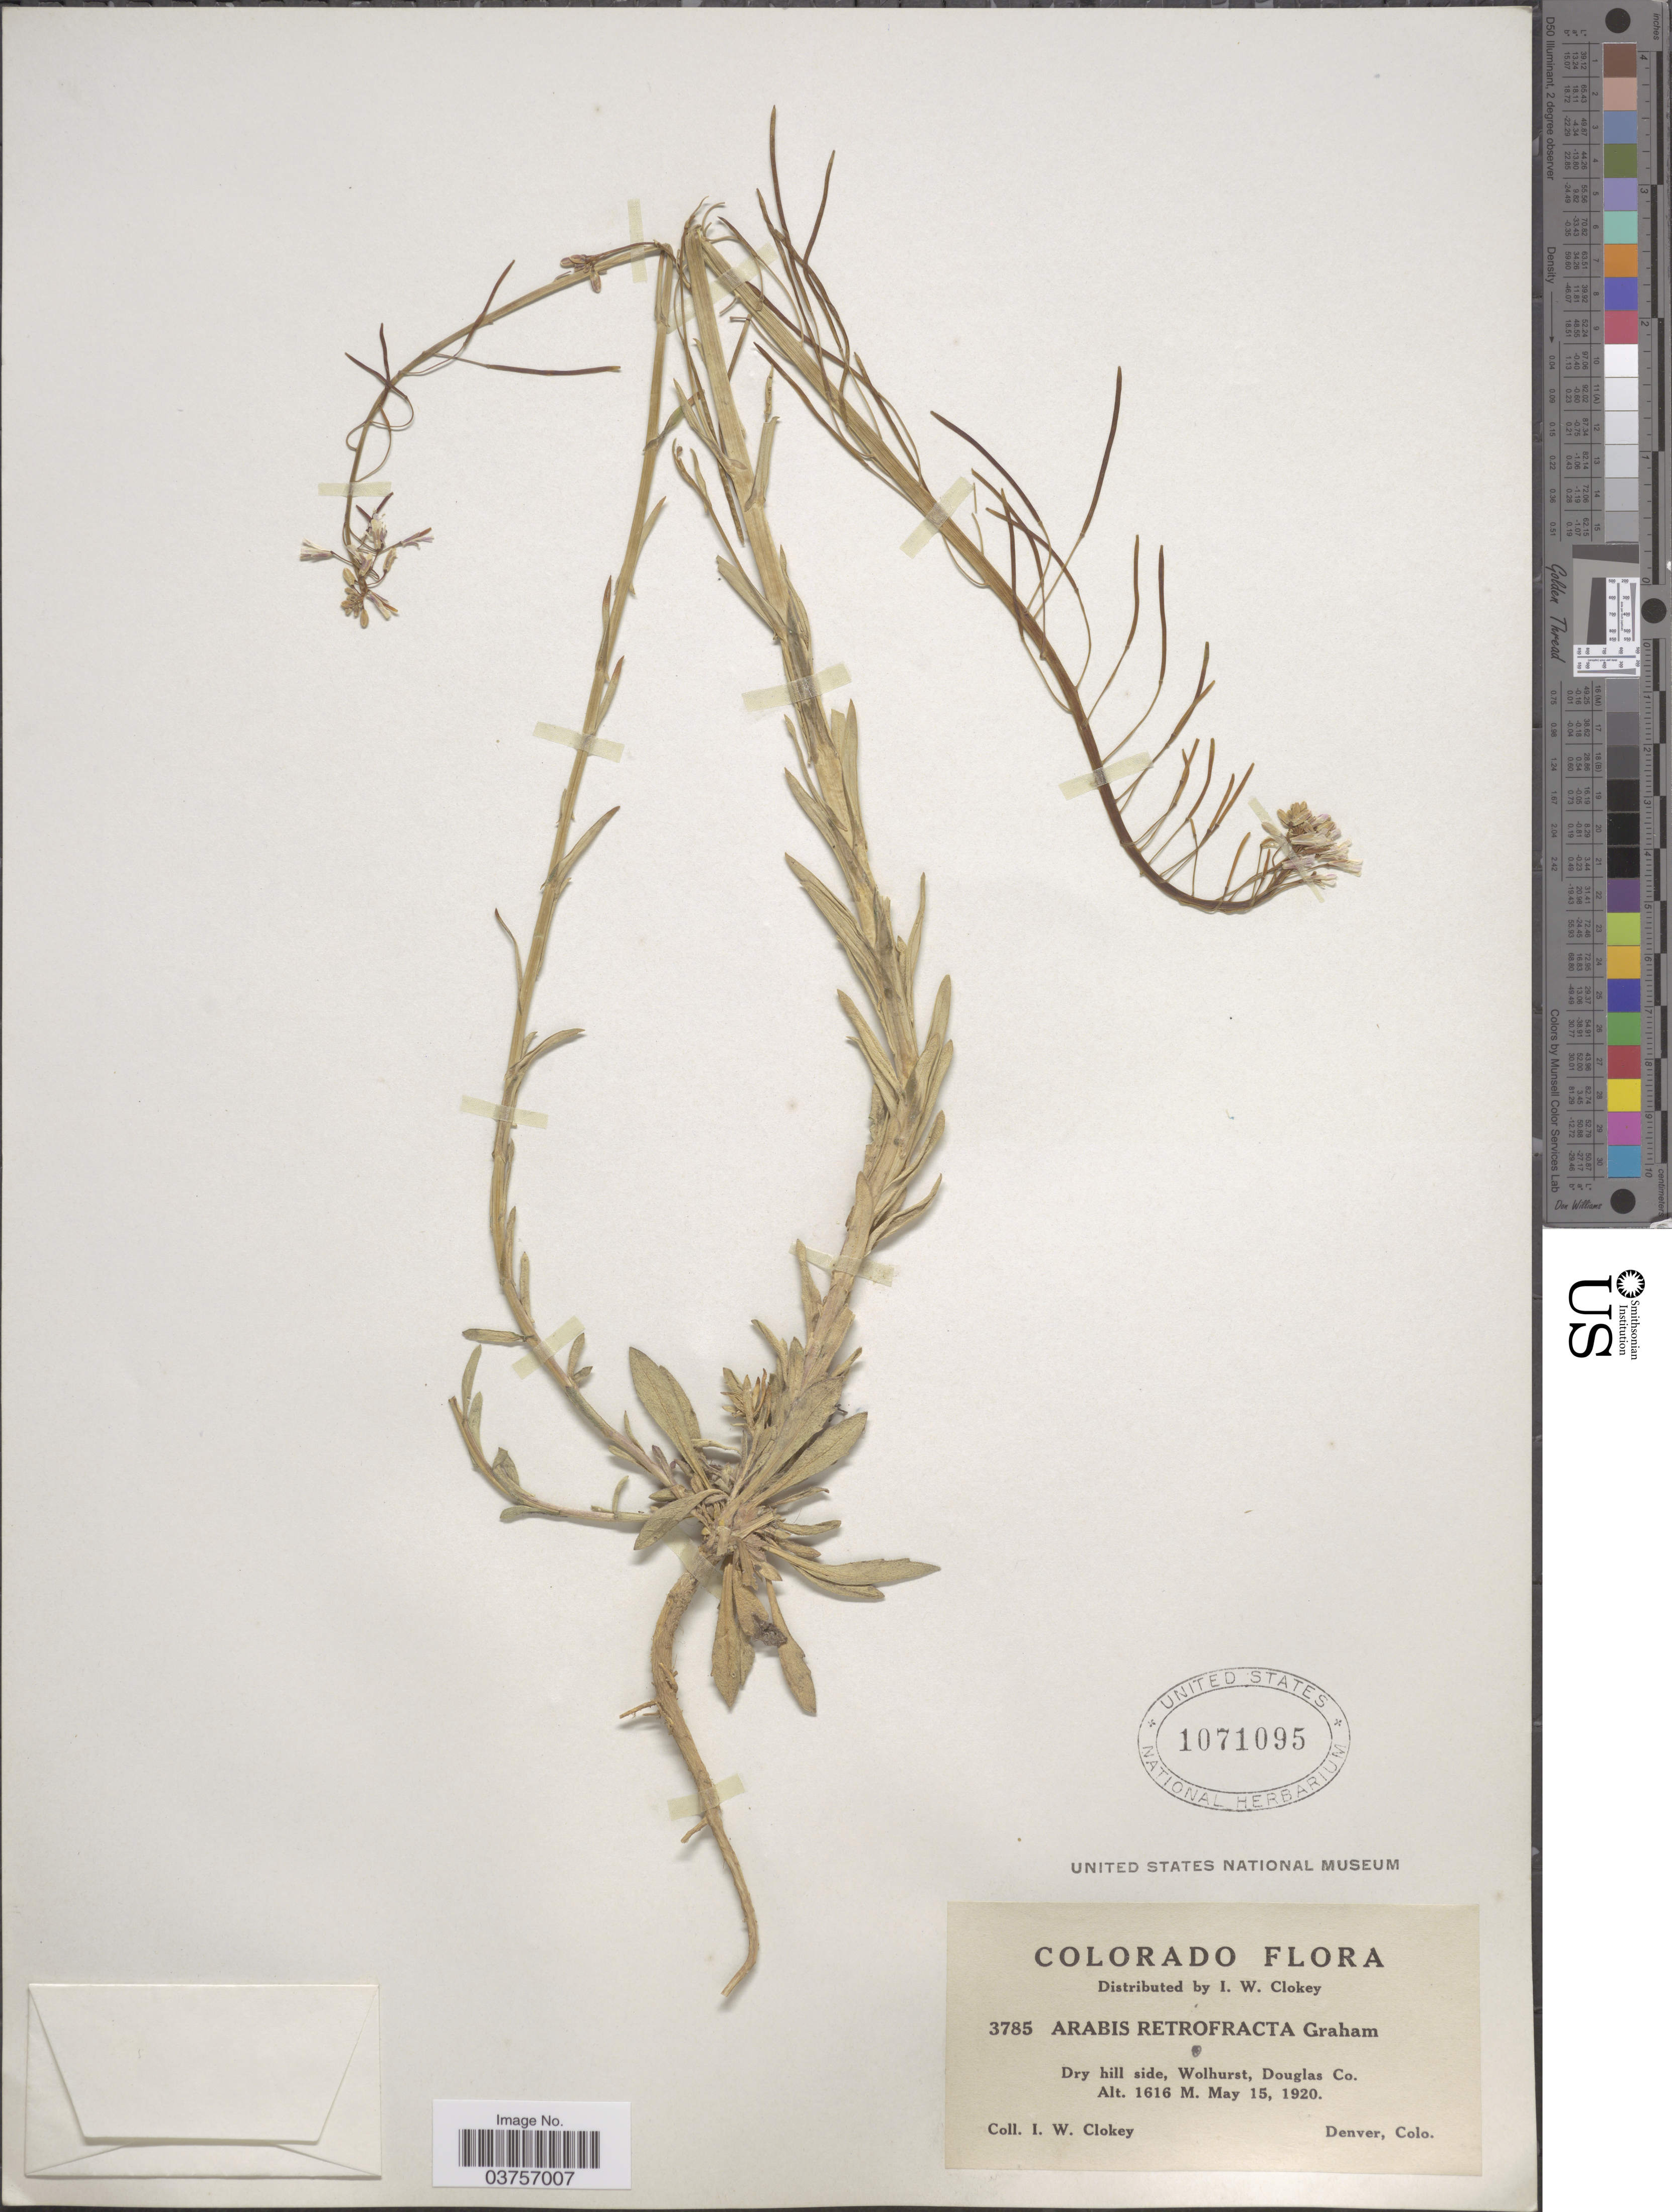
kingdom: Plantae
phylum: Tracheophyta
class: Magnoliopsida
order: Brassicales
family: Brassicaceae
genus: Arabis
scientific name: Arabis fendleri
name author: (S. Watson) Greene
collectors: I. W. Clokey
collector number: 3785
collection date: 1920-05-15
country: United States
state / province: Colorado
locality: Wolhurst, Douglas Co.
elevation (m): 1616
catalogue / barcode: US 1071095